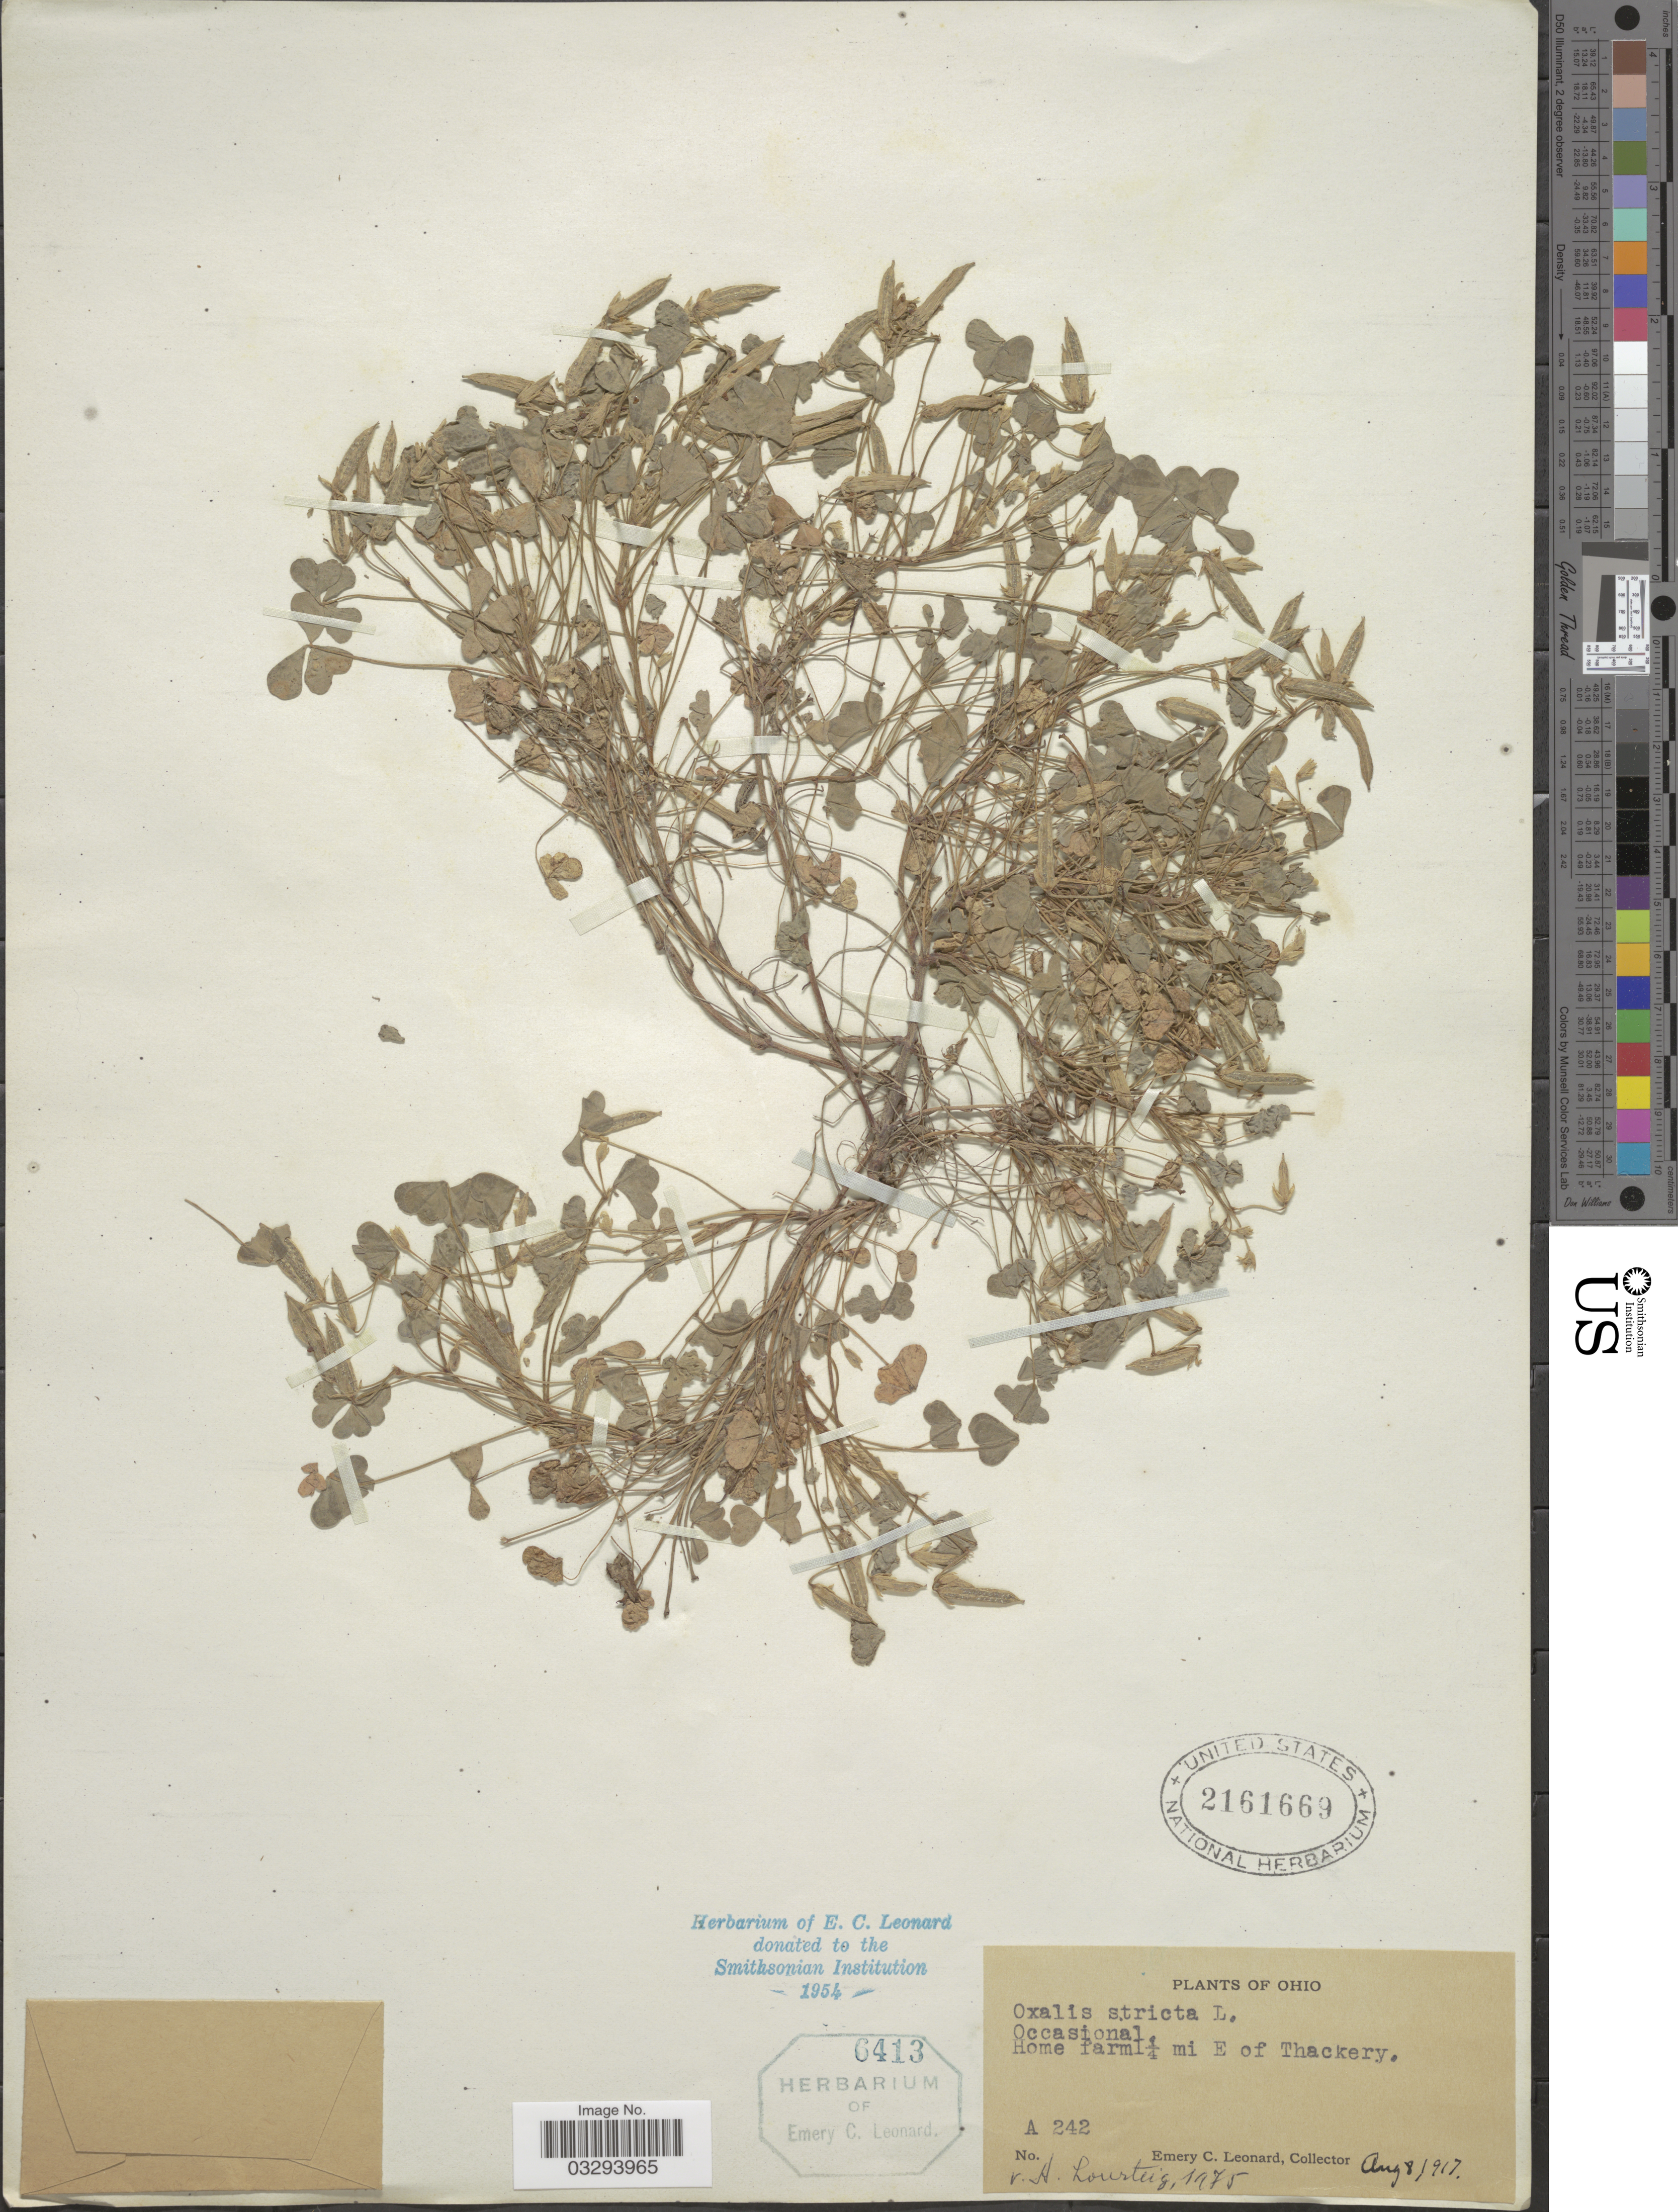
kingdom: Plantae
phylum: Tracheophyta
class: Magnoliopsida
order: Oxalidales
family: Oxalidaceae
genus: Oxalis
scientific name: Oxalis stricta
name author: L.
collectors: E. C. Leonard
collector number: A242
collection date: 1917-08-08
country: United States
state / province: Ohio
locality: Home farm ¼ mi E of Thackery.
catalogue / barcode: US 2161669